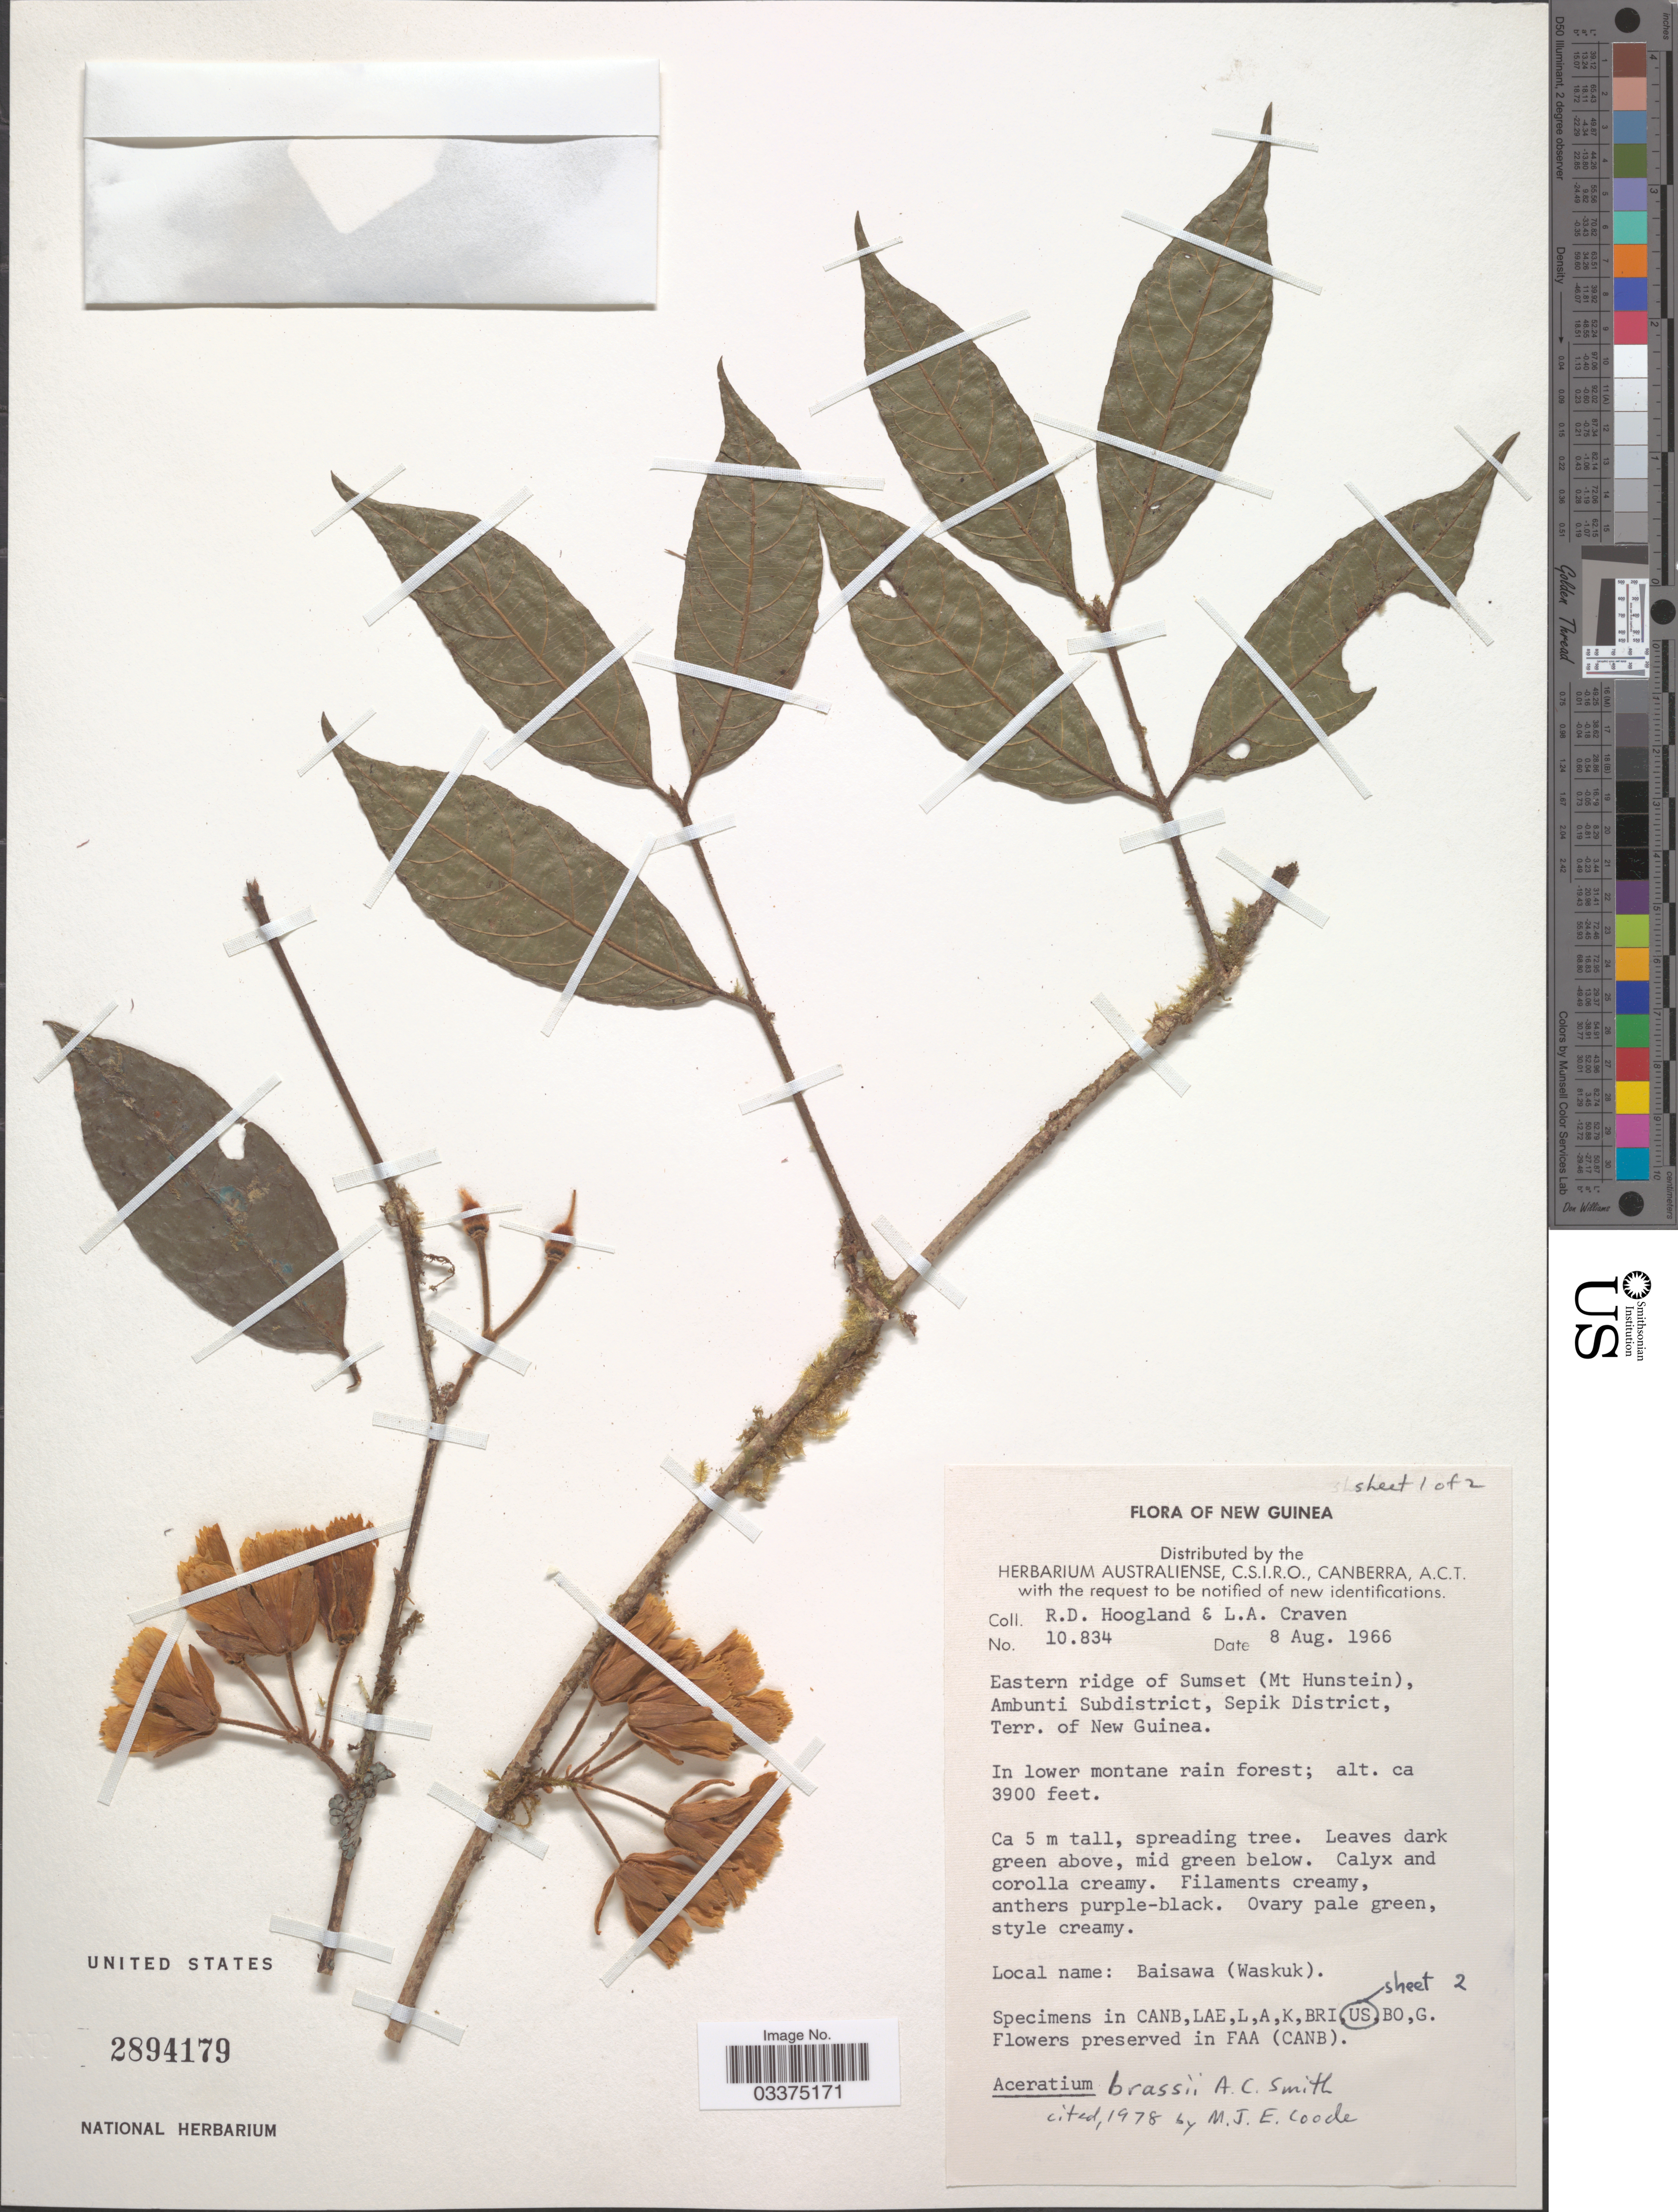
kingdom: Plantae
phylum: Tracheophyta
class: Magnoliopsida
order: Oxalidales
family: Elaeocarpaceae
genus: Aceratium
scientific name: Aceratium brassii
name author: A.C. Sm.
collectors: R. D. Hoogland & L. A. Craven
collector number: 10834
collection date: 1966-08-08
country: Papua New Guinea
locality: New Guinea. Eastern ridge of Sumset (Mt Humstein), Ambunti Subdistrict, Sepik District, Terr. of New Guinea.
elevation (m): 1189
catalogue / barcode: US 2894179